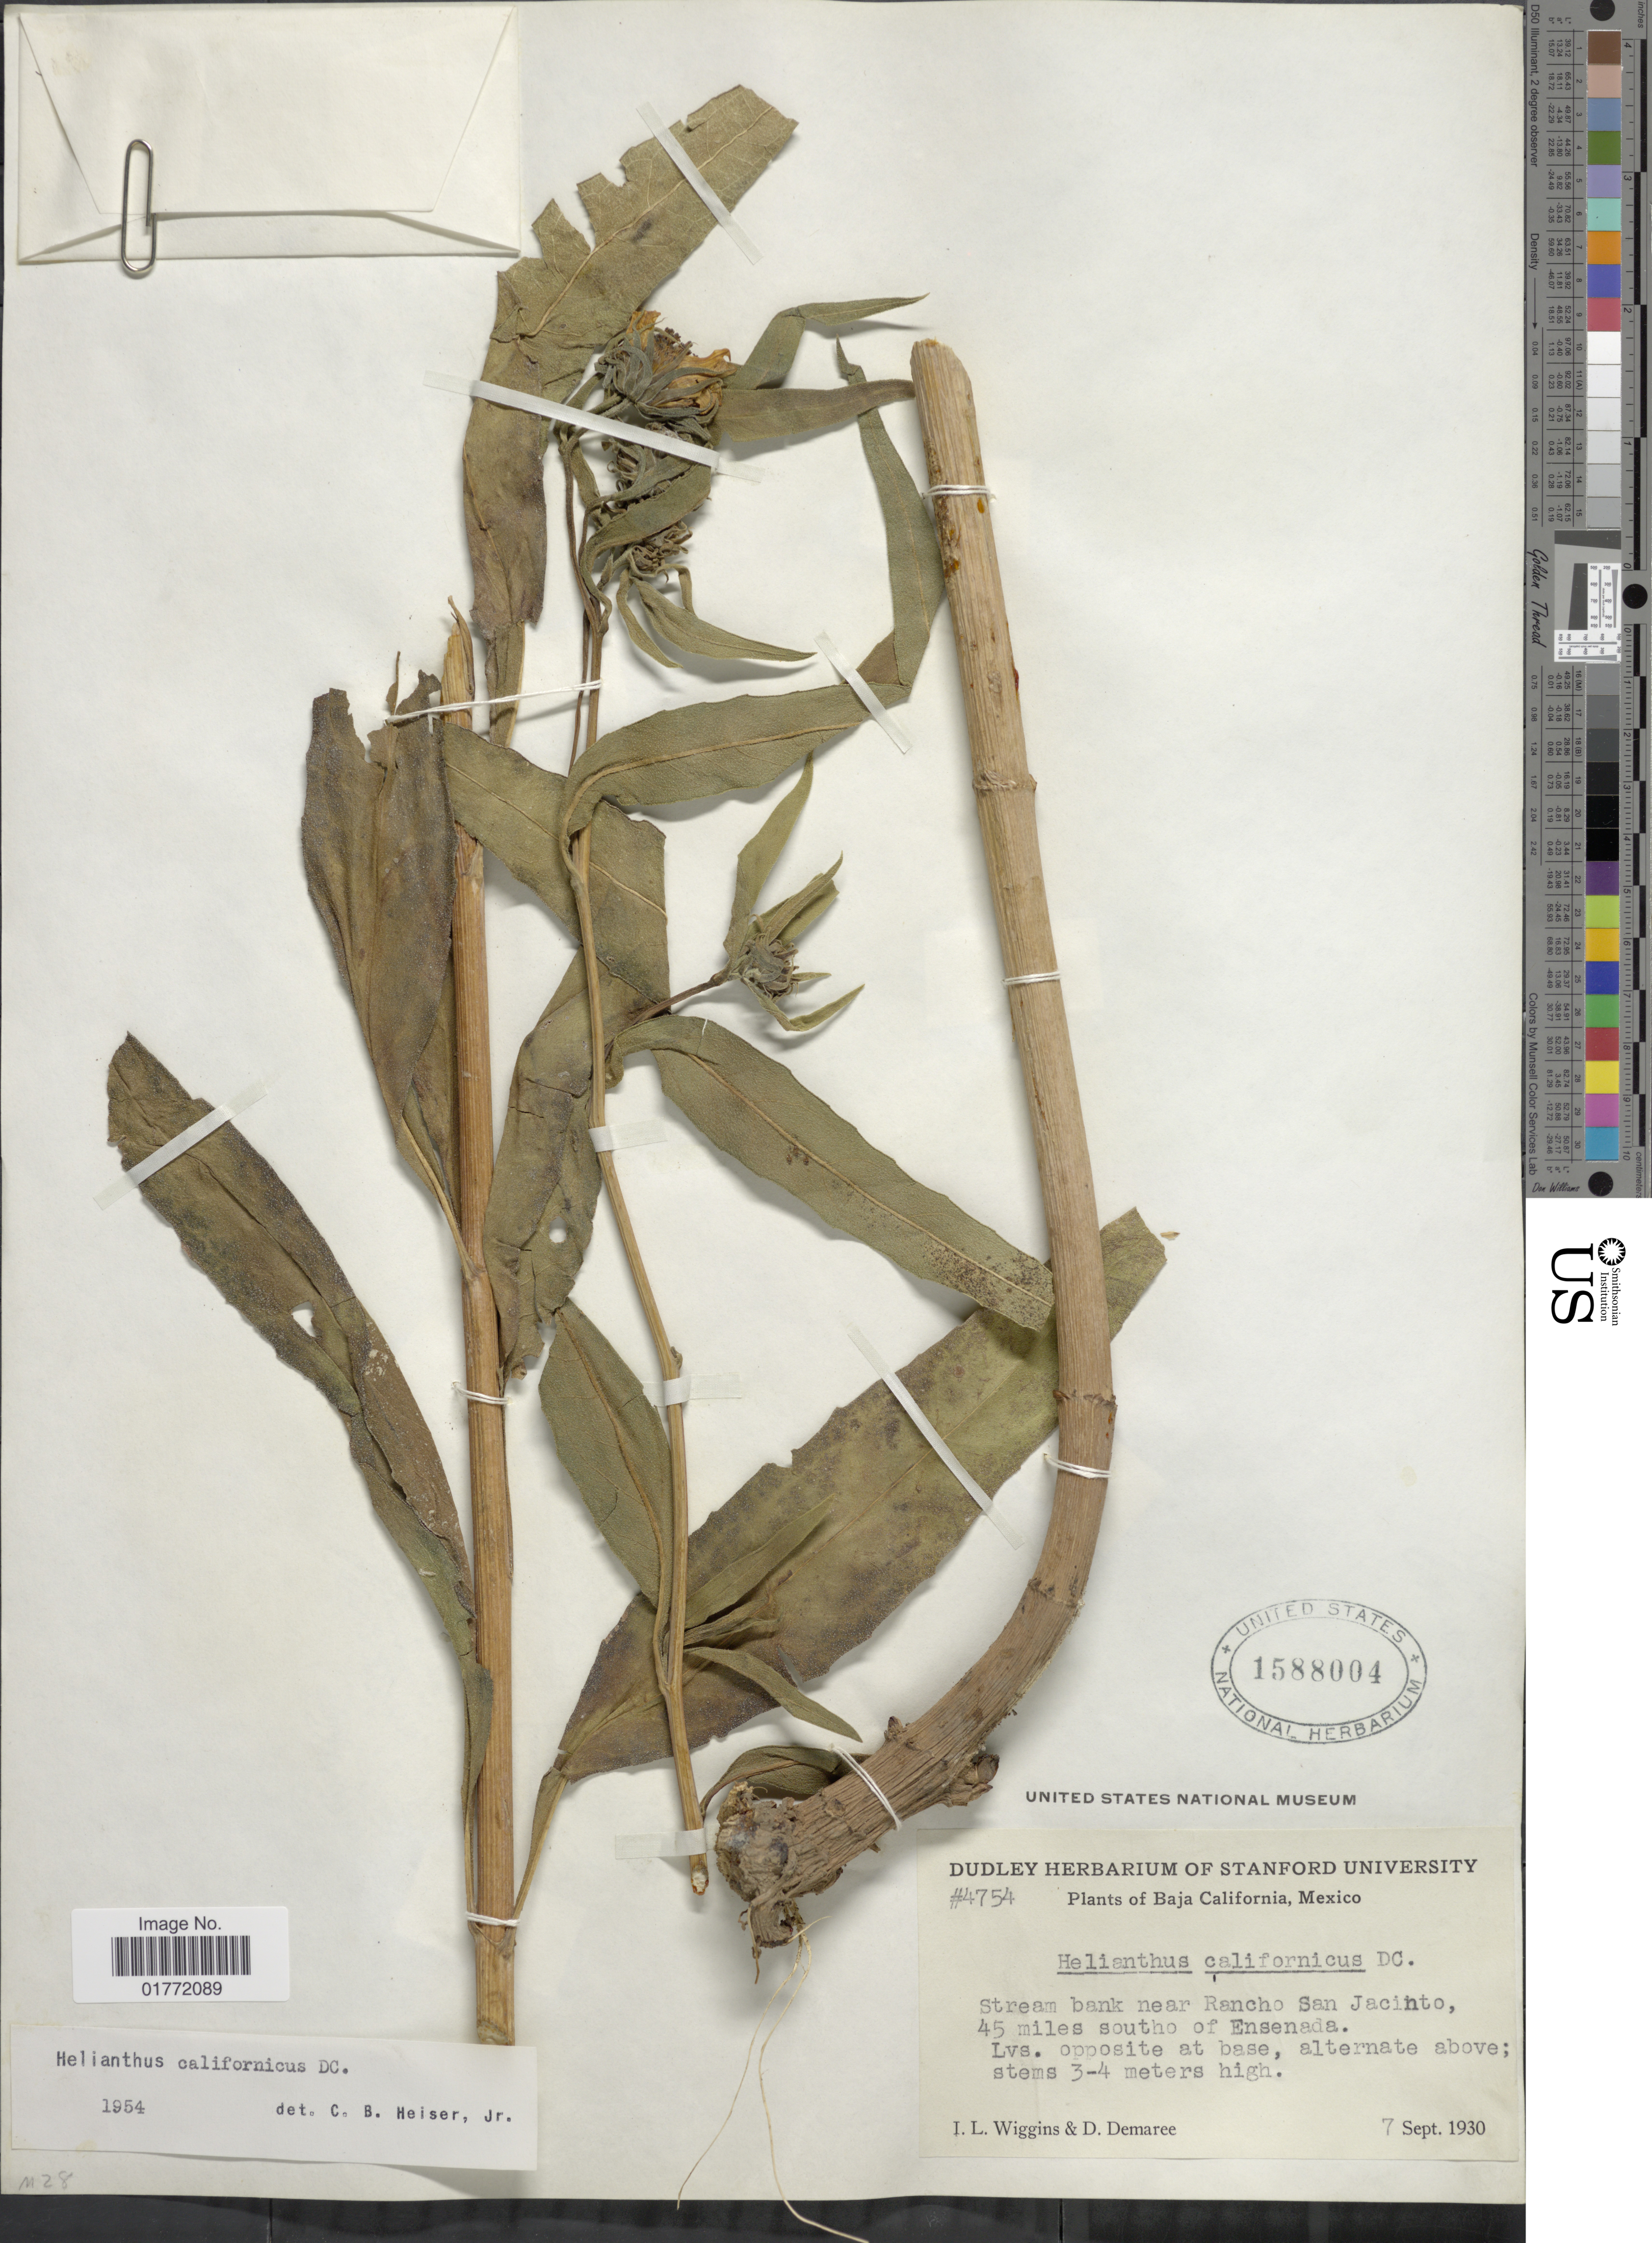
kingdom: Plantae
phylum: Tracheophyta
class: Magnoliopsida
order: Asterales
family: Asteraceae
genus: Helianthus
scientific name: Helianthus californicus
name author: DC.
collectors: I. L. Wiggins & D. Demaree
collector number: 4754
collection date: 1930-09-07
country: Mexico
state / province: Baja California Sur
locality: Stream bank near Rancho San Jacinto, 45 miles southo of Ensenada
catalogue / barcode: US 1588004